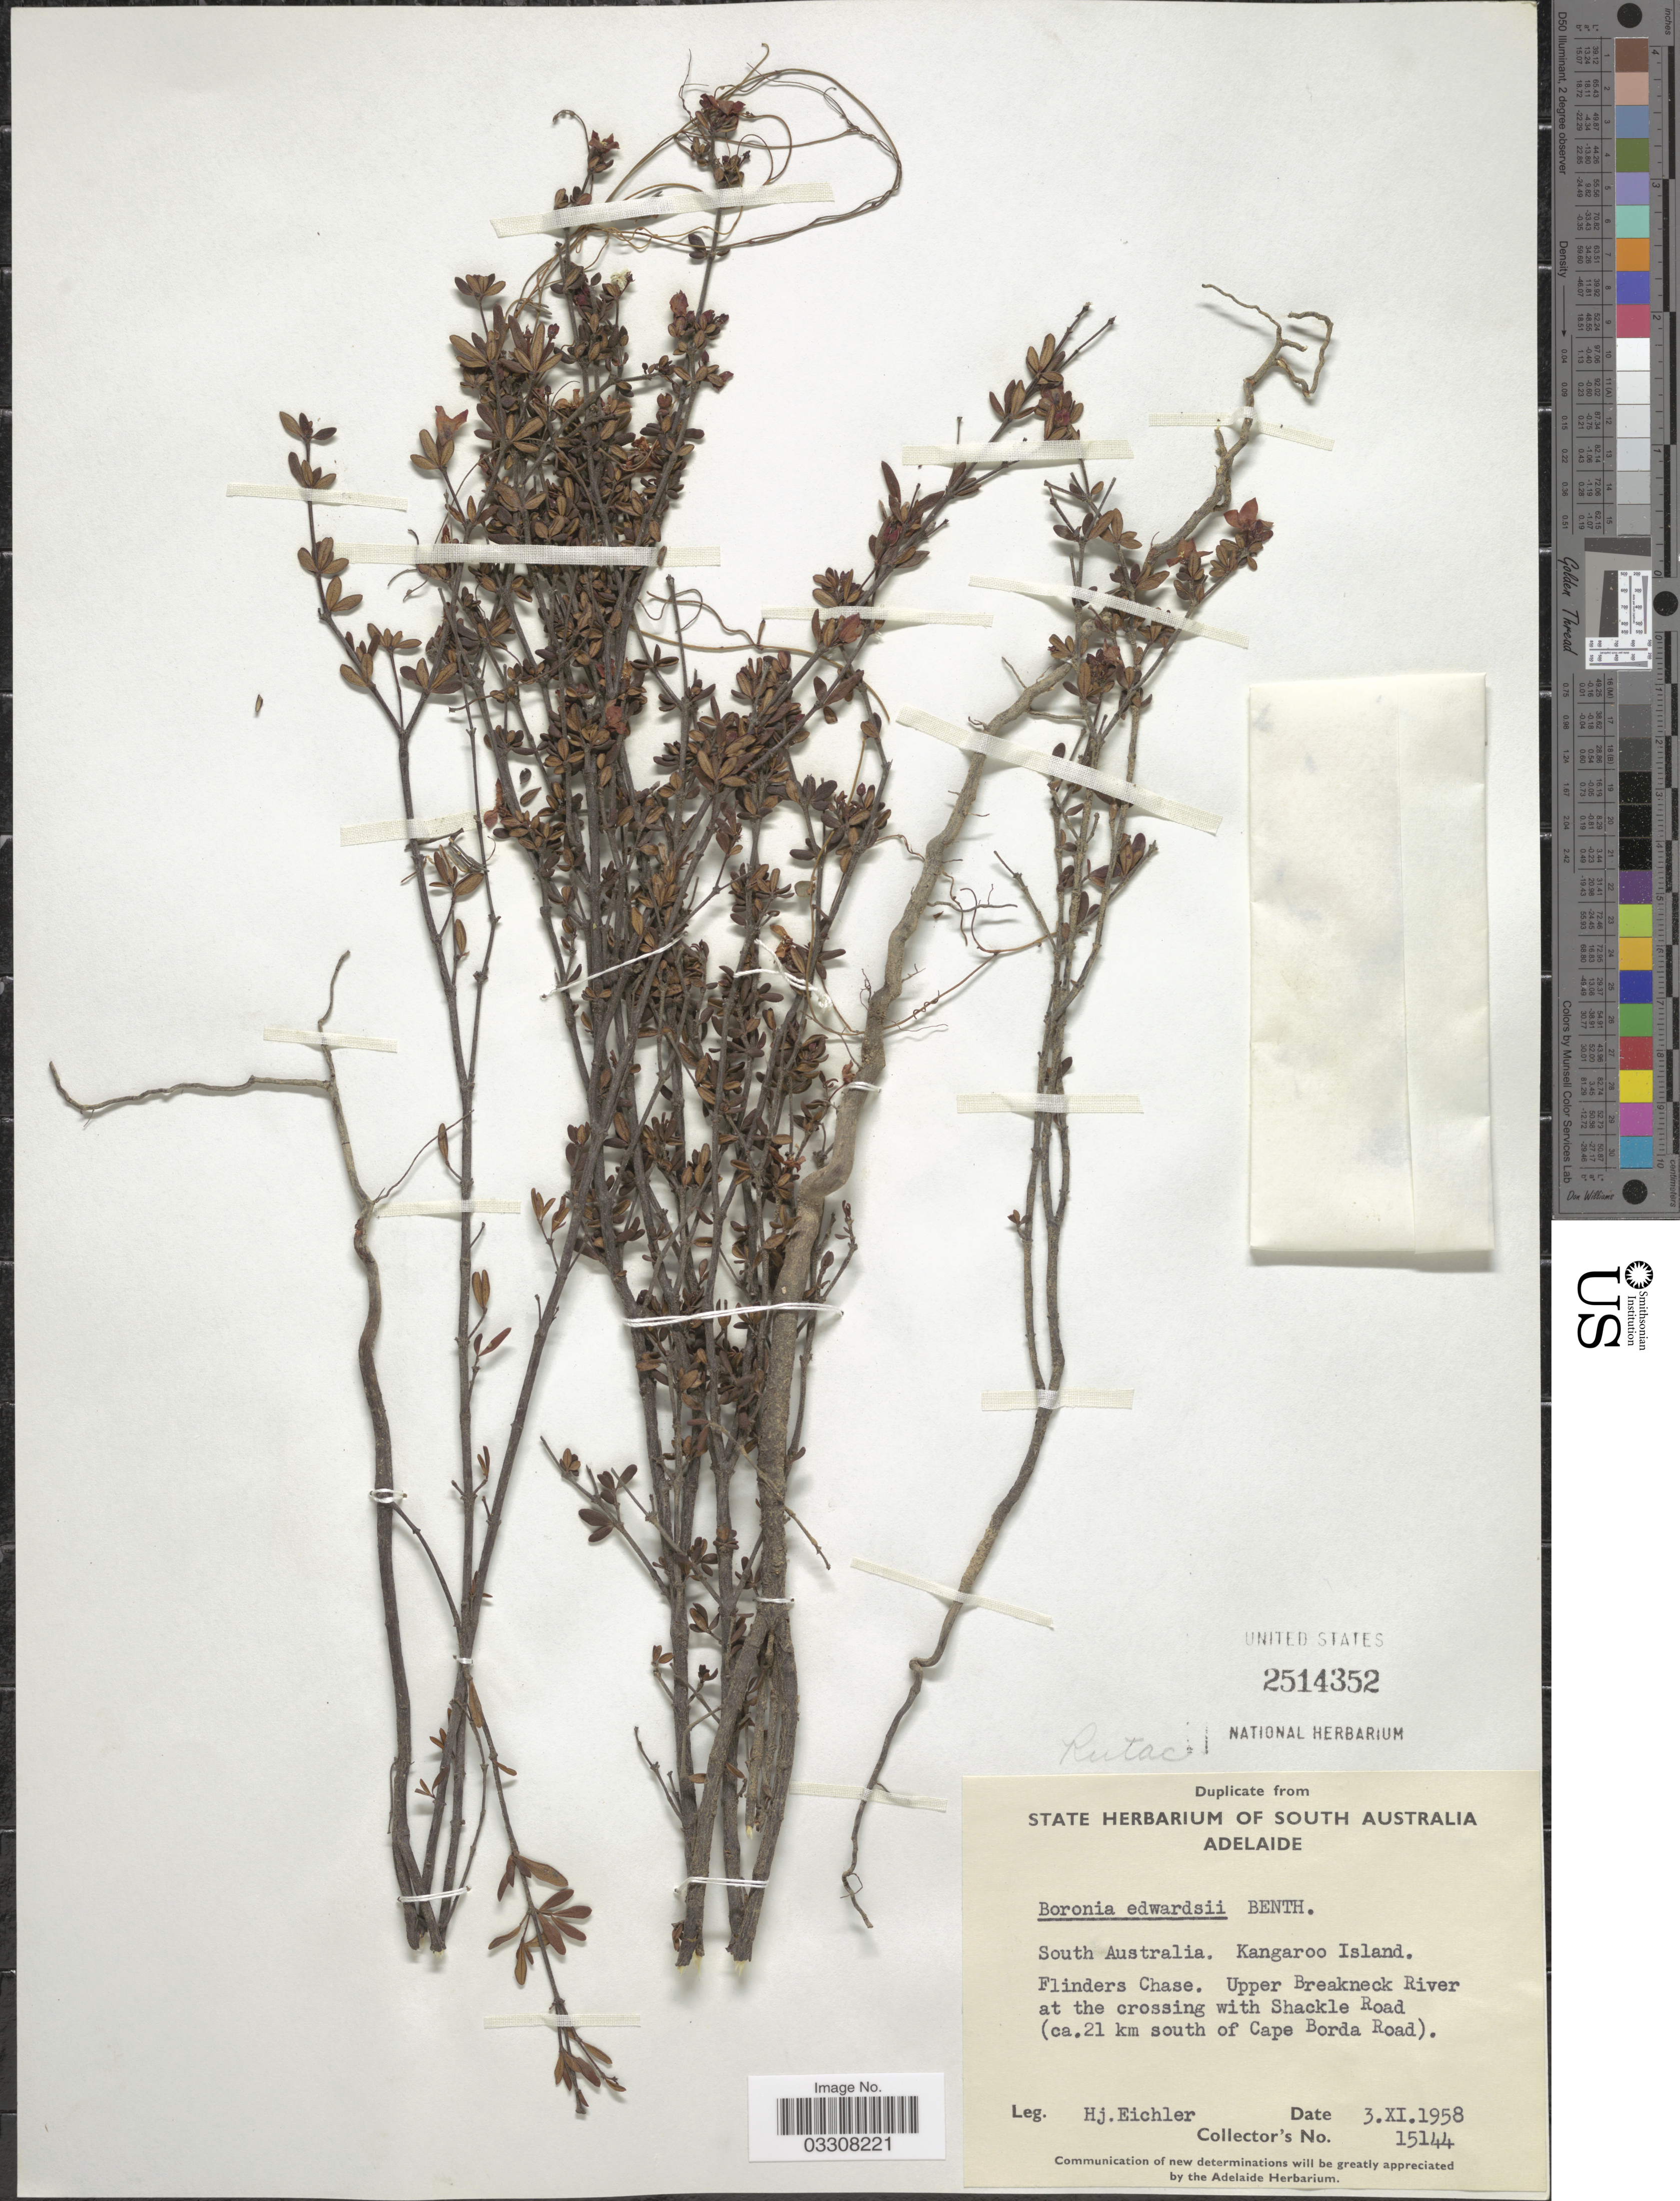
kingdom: Plantae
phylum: Tracheophyta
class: Magnoliopsida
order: Sapindales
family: Rutaceae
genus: Boronia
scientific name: Boronia edwardsii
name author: Benth.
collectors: H. Eichler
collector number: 15144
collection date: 1958-11-03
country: Australia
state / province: South Australia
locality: Kangaroo Island. Flinders Chase. Upper Breakneck River at the crossing with Shackle Road (ca. 21 km south of Cape Borda Road).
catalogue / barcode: US 2514352